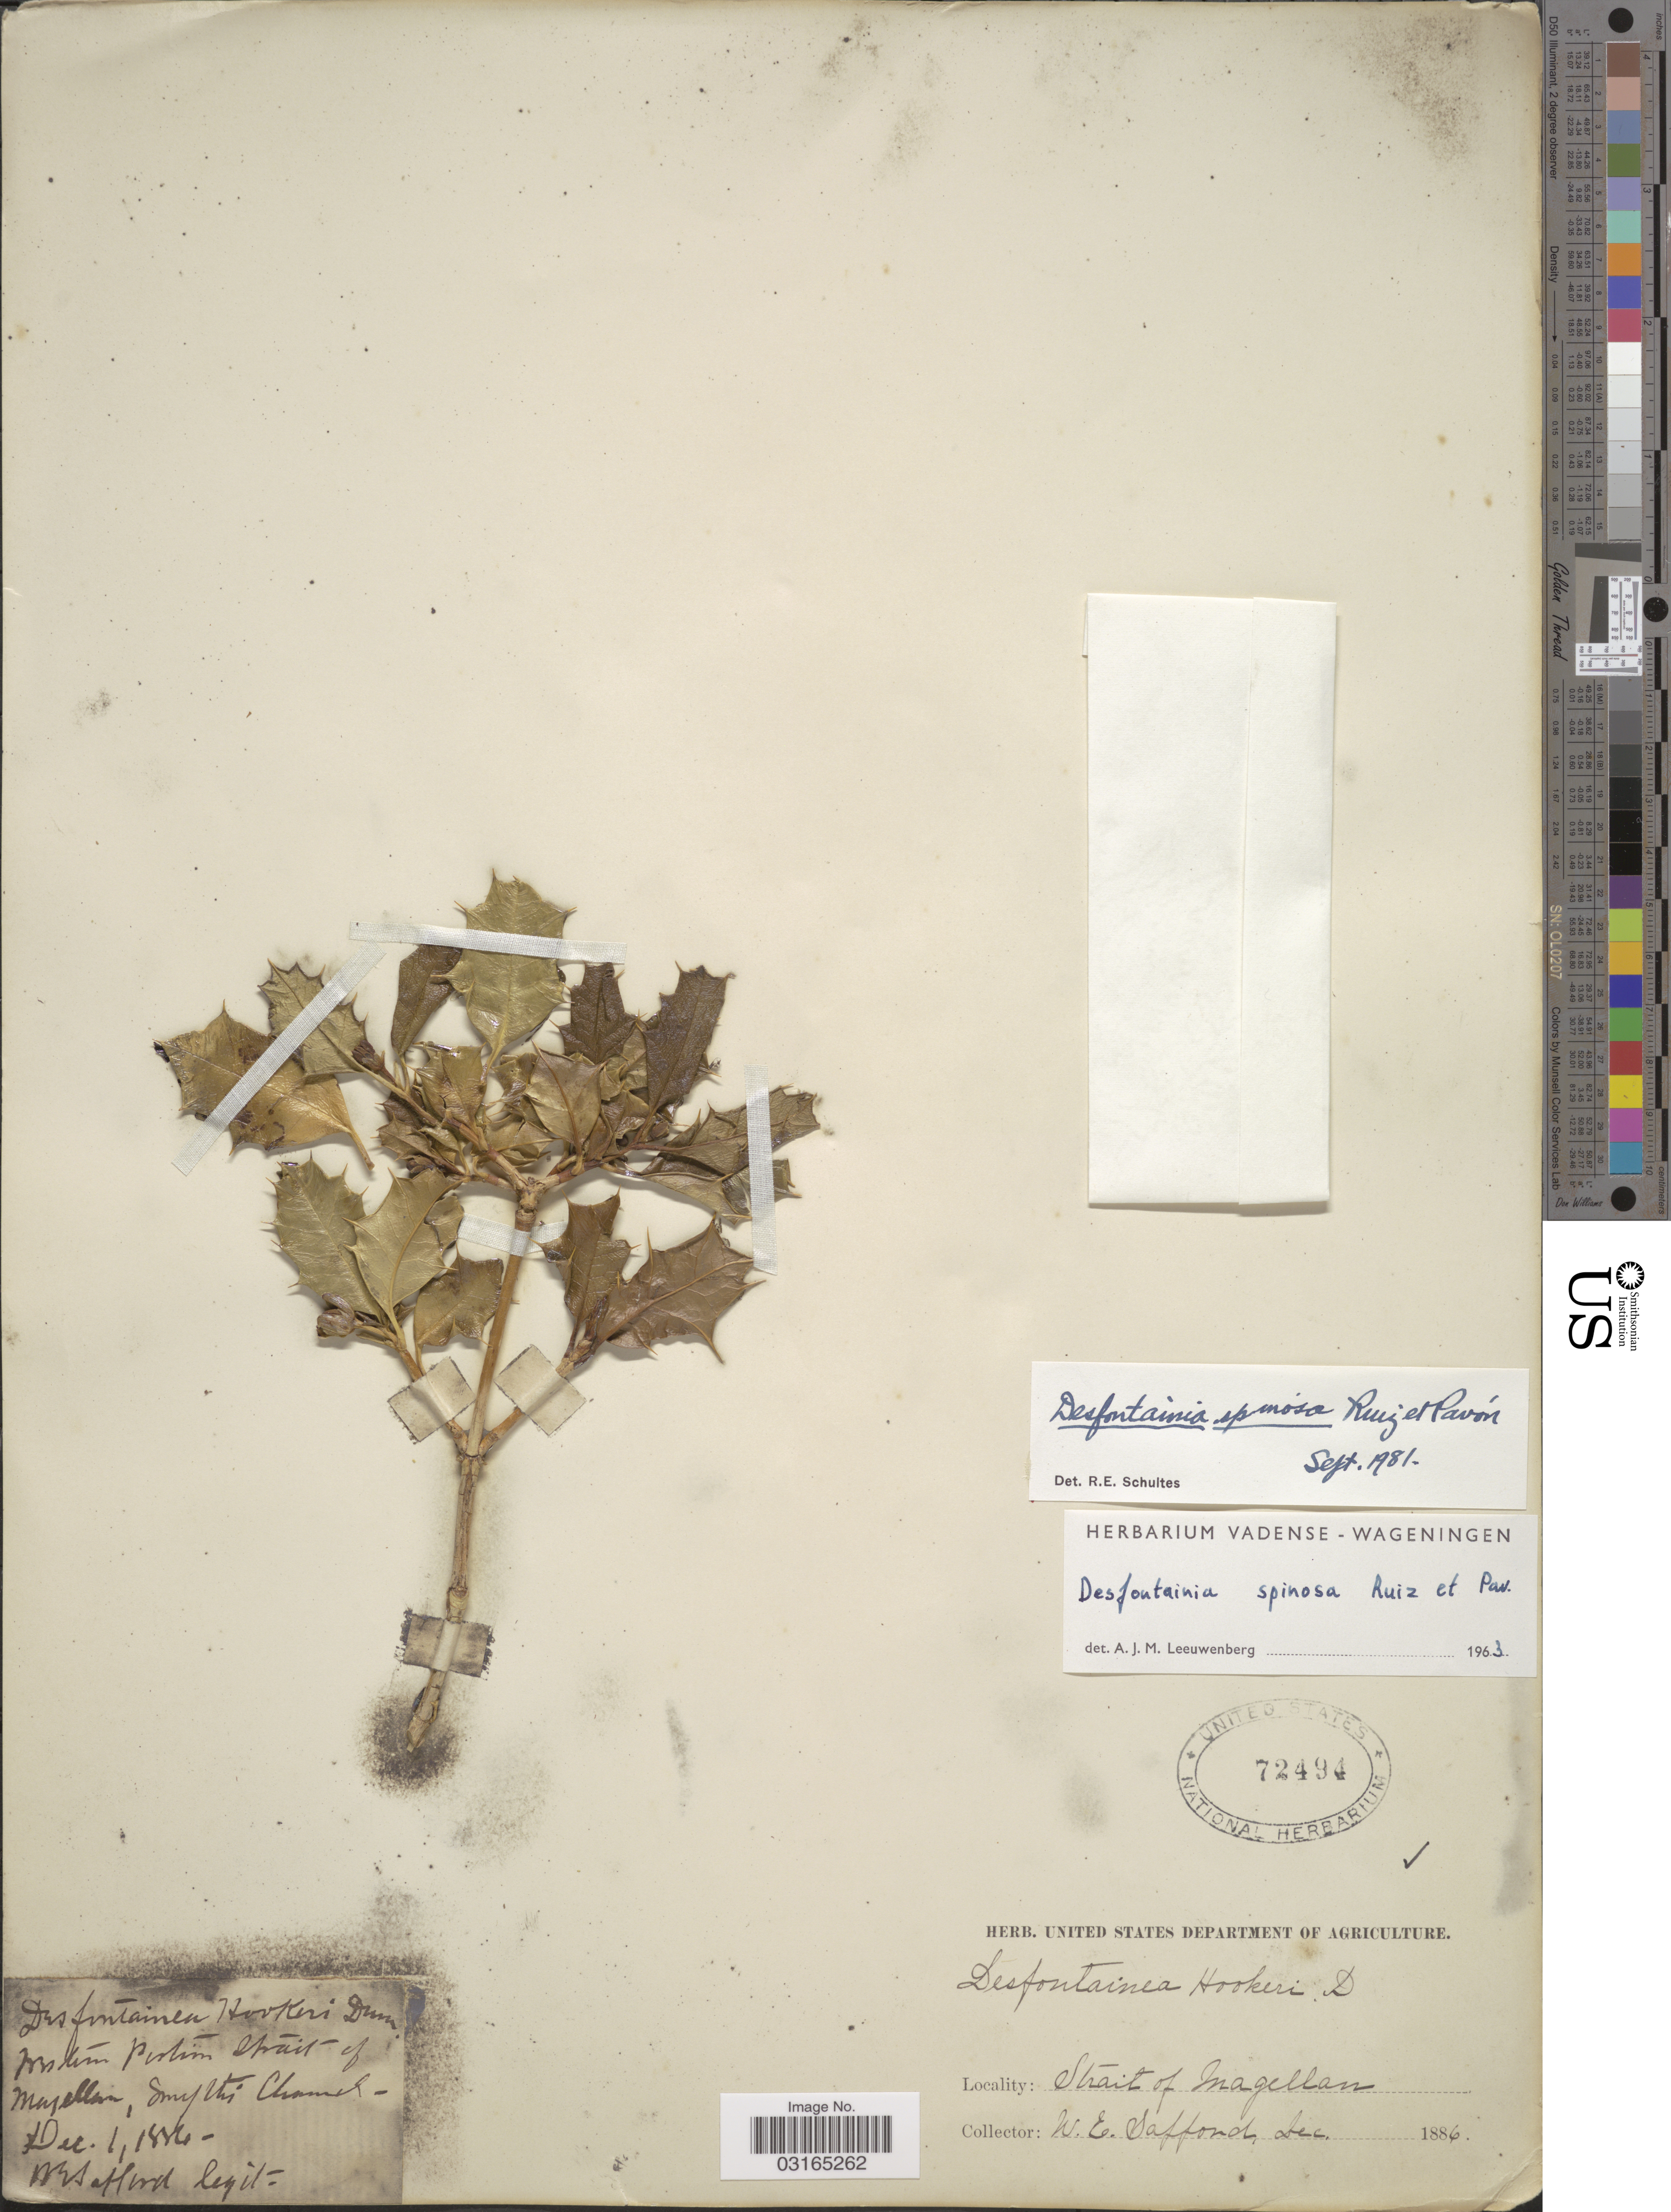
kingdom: Plantae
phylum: Tracheophyta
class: Magnoliopsida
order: Bruniales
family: Columelliaceae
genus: Desfontainia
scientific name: Desfontainia spinosa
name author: Ruiz & Pav.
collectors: W. E. Safford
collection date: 1886-12-01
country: Chile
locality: Western Portion Strait of Magellan, Smyths Channel.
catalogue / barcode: US 72494